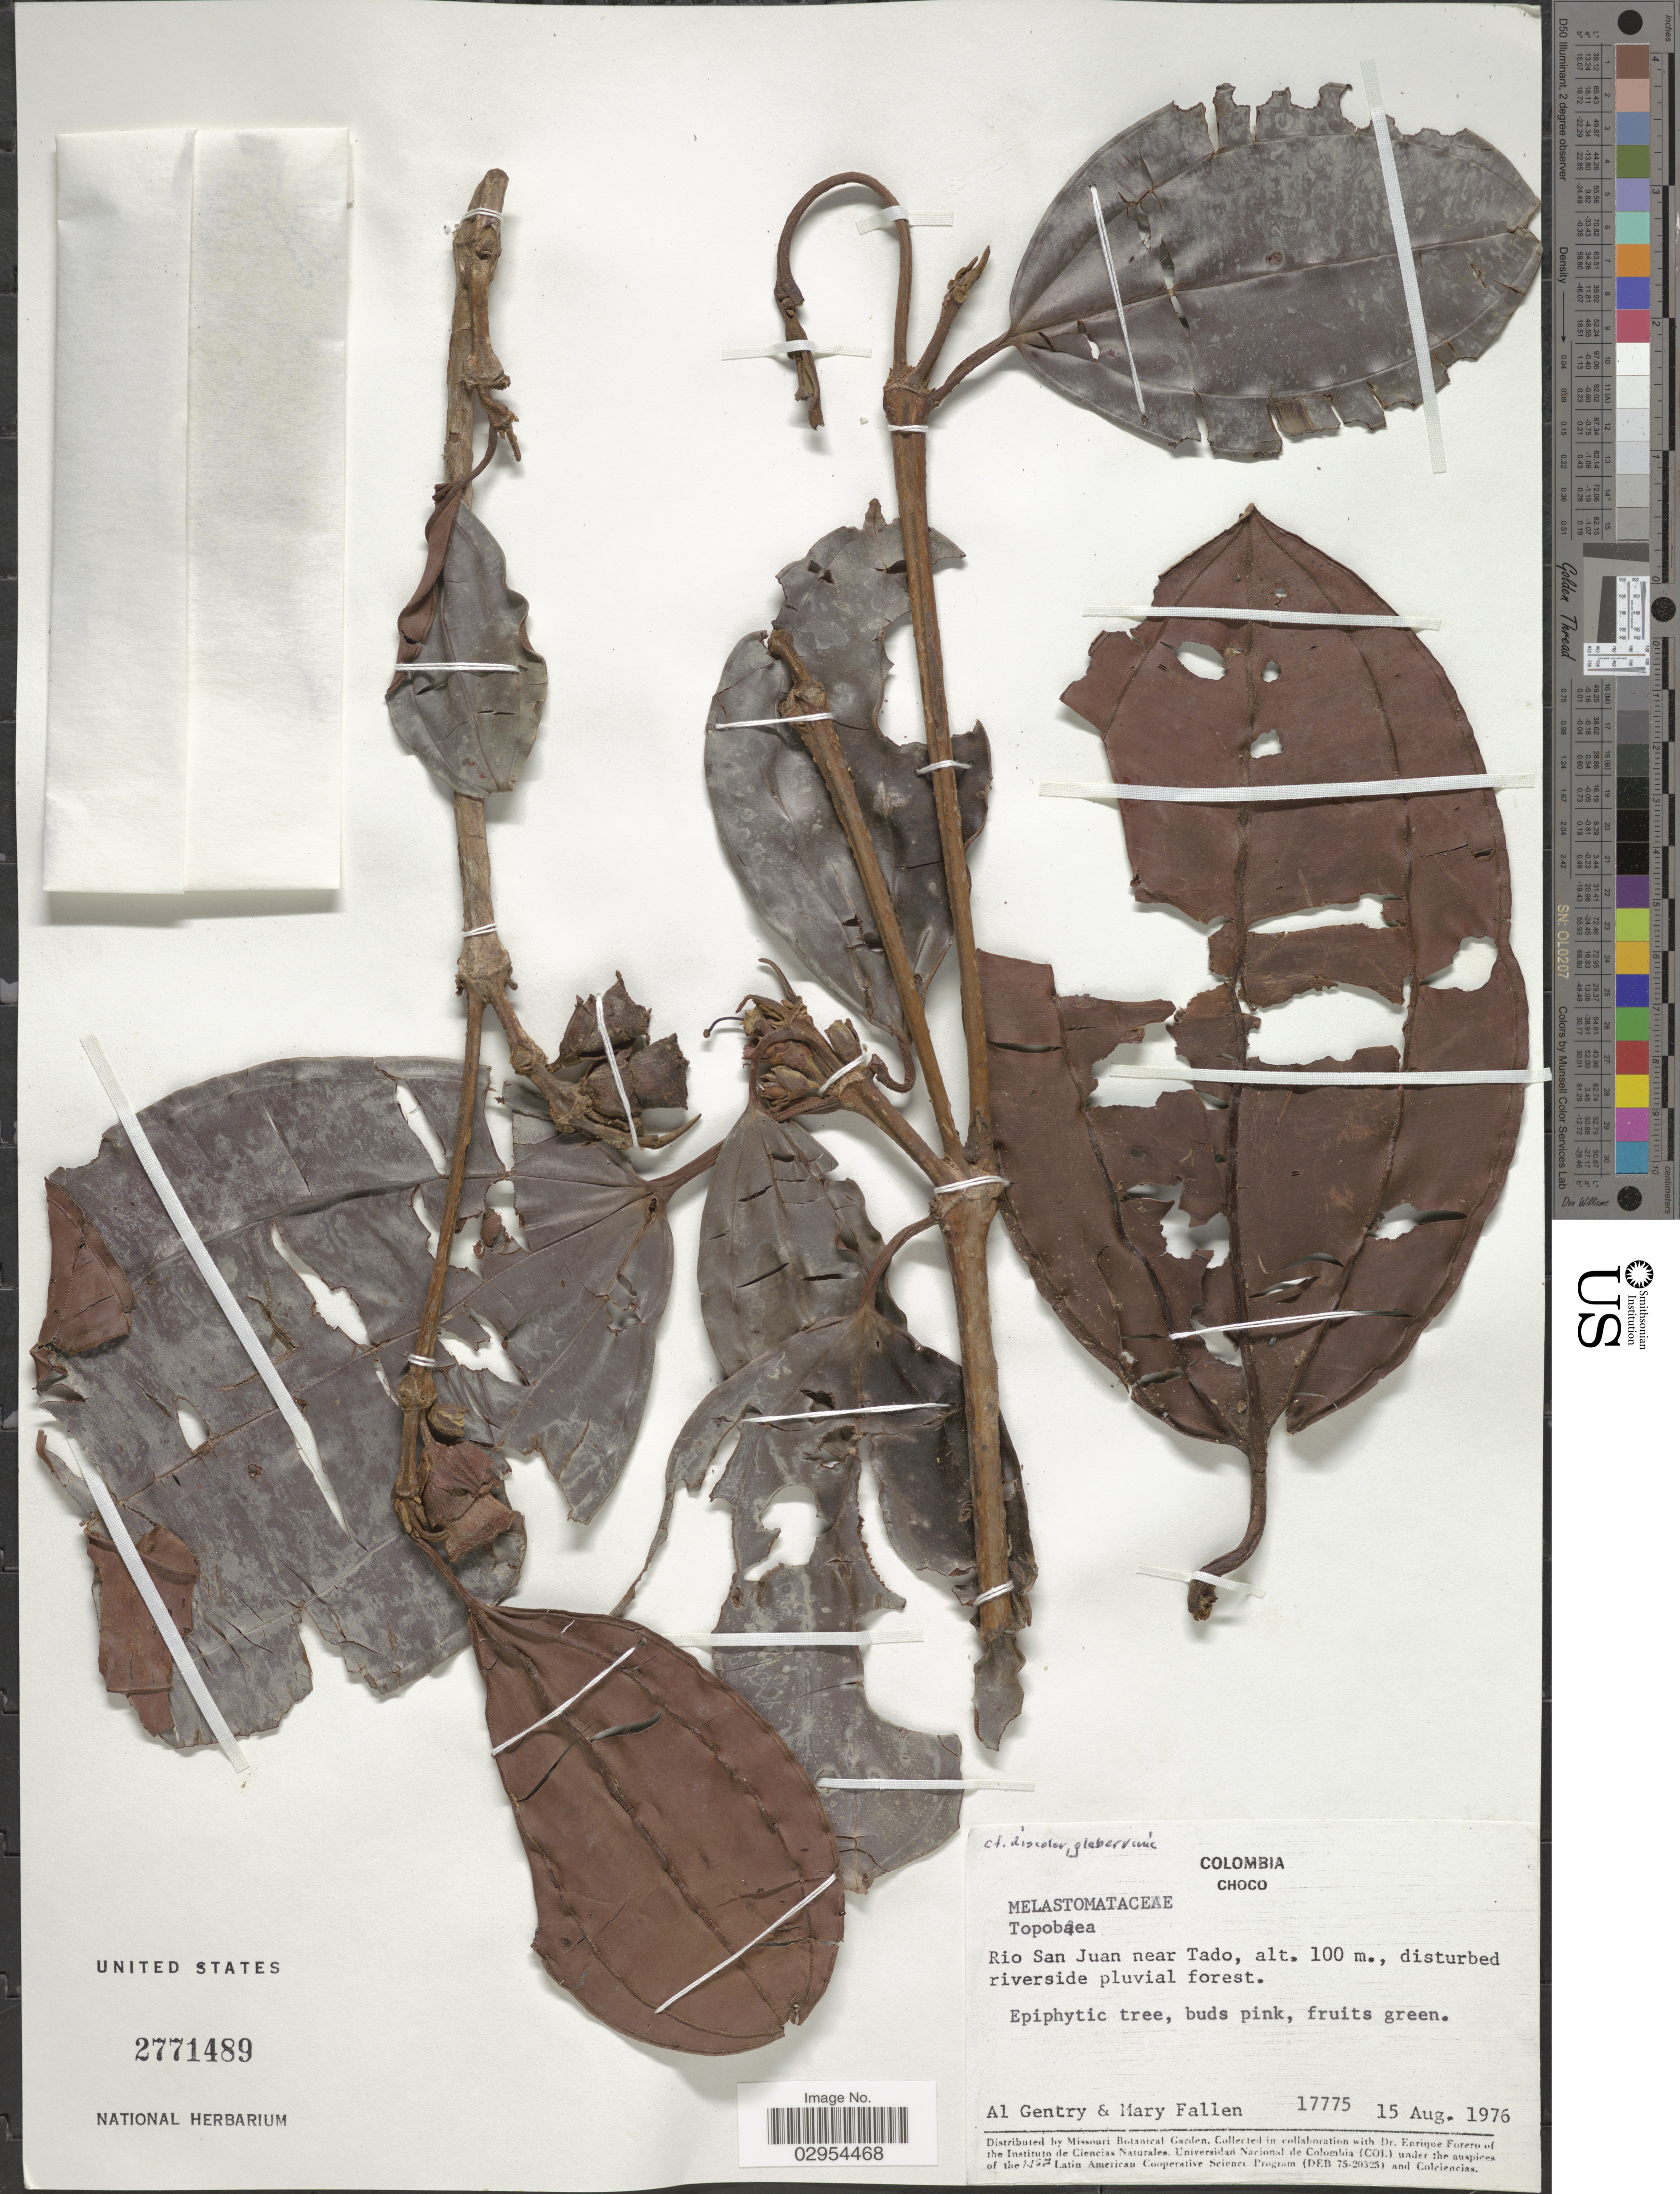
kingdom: Plantae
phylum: Tracheophyta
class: Magnoliopsida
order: Myrtales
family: Melastomataceae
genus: Topobea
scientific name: Topobea sp.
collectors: A. H. Gentry & M. Fallen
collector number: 17775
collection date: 1976-08-15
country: Colombia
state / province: Chocó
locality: Rio San Juan near Tado.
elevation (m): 100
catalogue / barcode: US 2771489